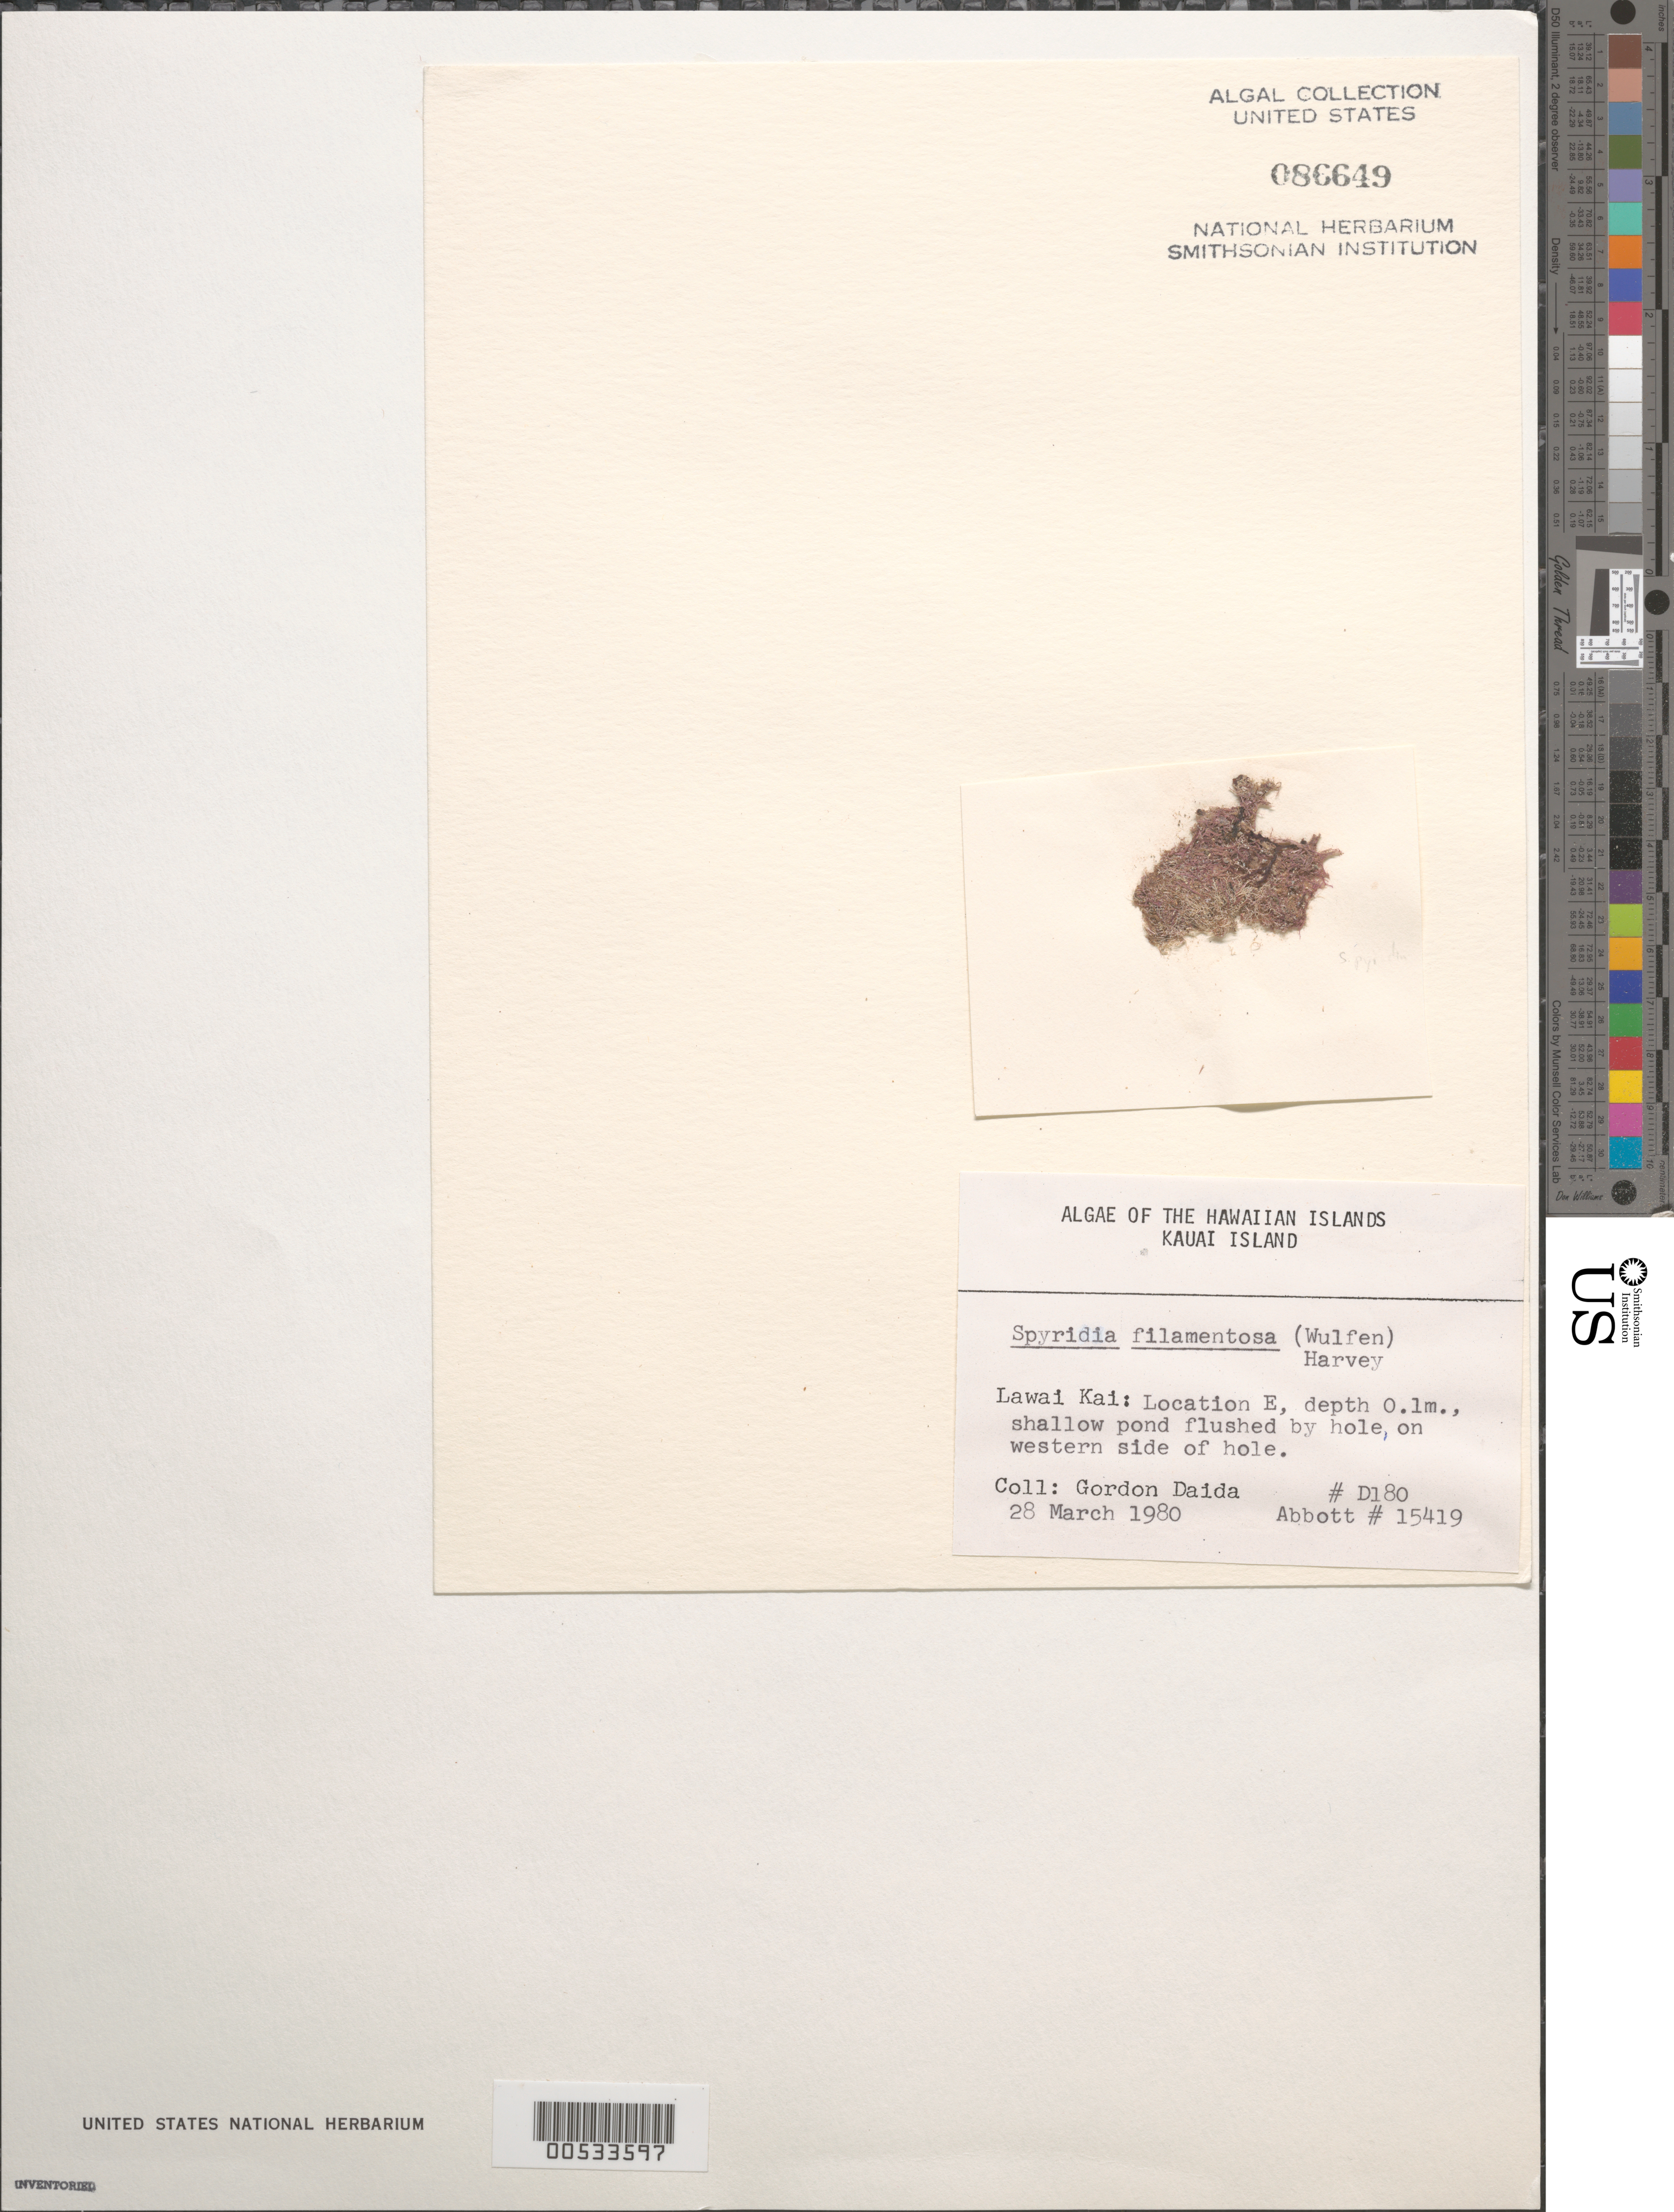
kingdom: Plantae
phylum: Rhodophyta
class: Florideophyceae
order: Ceramiales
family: Spyridiaceae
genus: Spyridia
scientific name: Spyridia filamentosa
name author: (Wulfen) Harv.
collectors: G. Daida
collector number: D180 & IAA 15419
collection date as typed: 28 Mar 1980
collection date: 1980-03-28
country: United States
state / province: Hawaii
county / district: Kauai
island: Kaua'i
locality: Lawai Kai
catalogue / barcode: US 86649